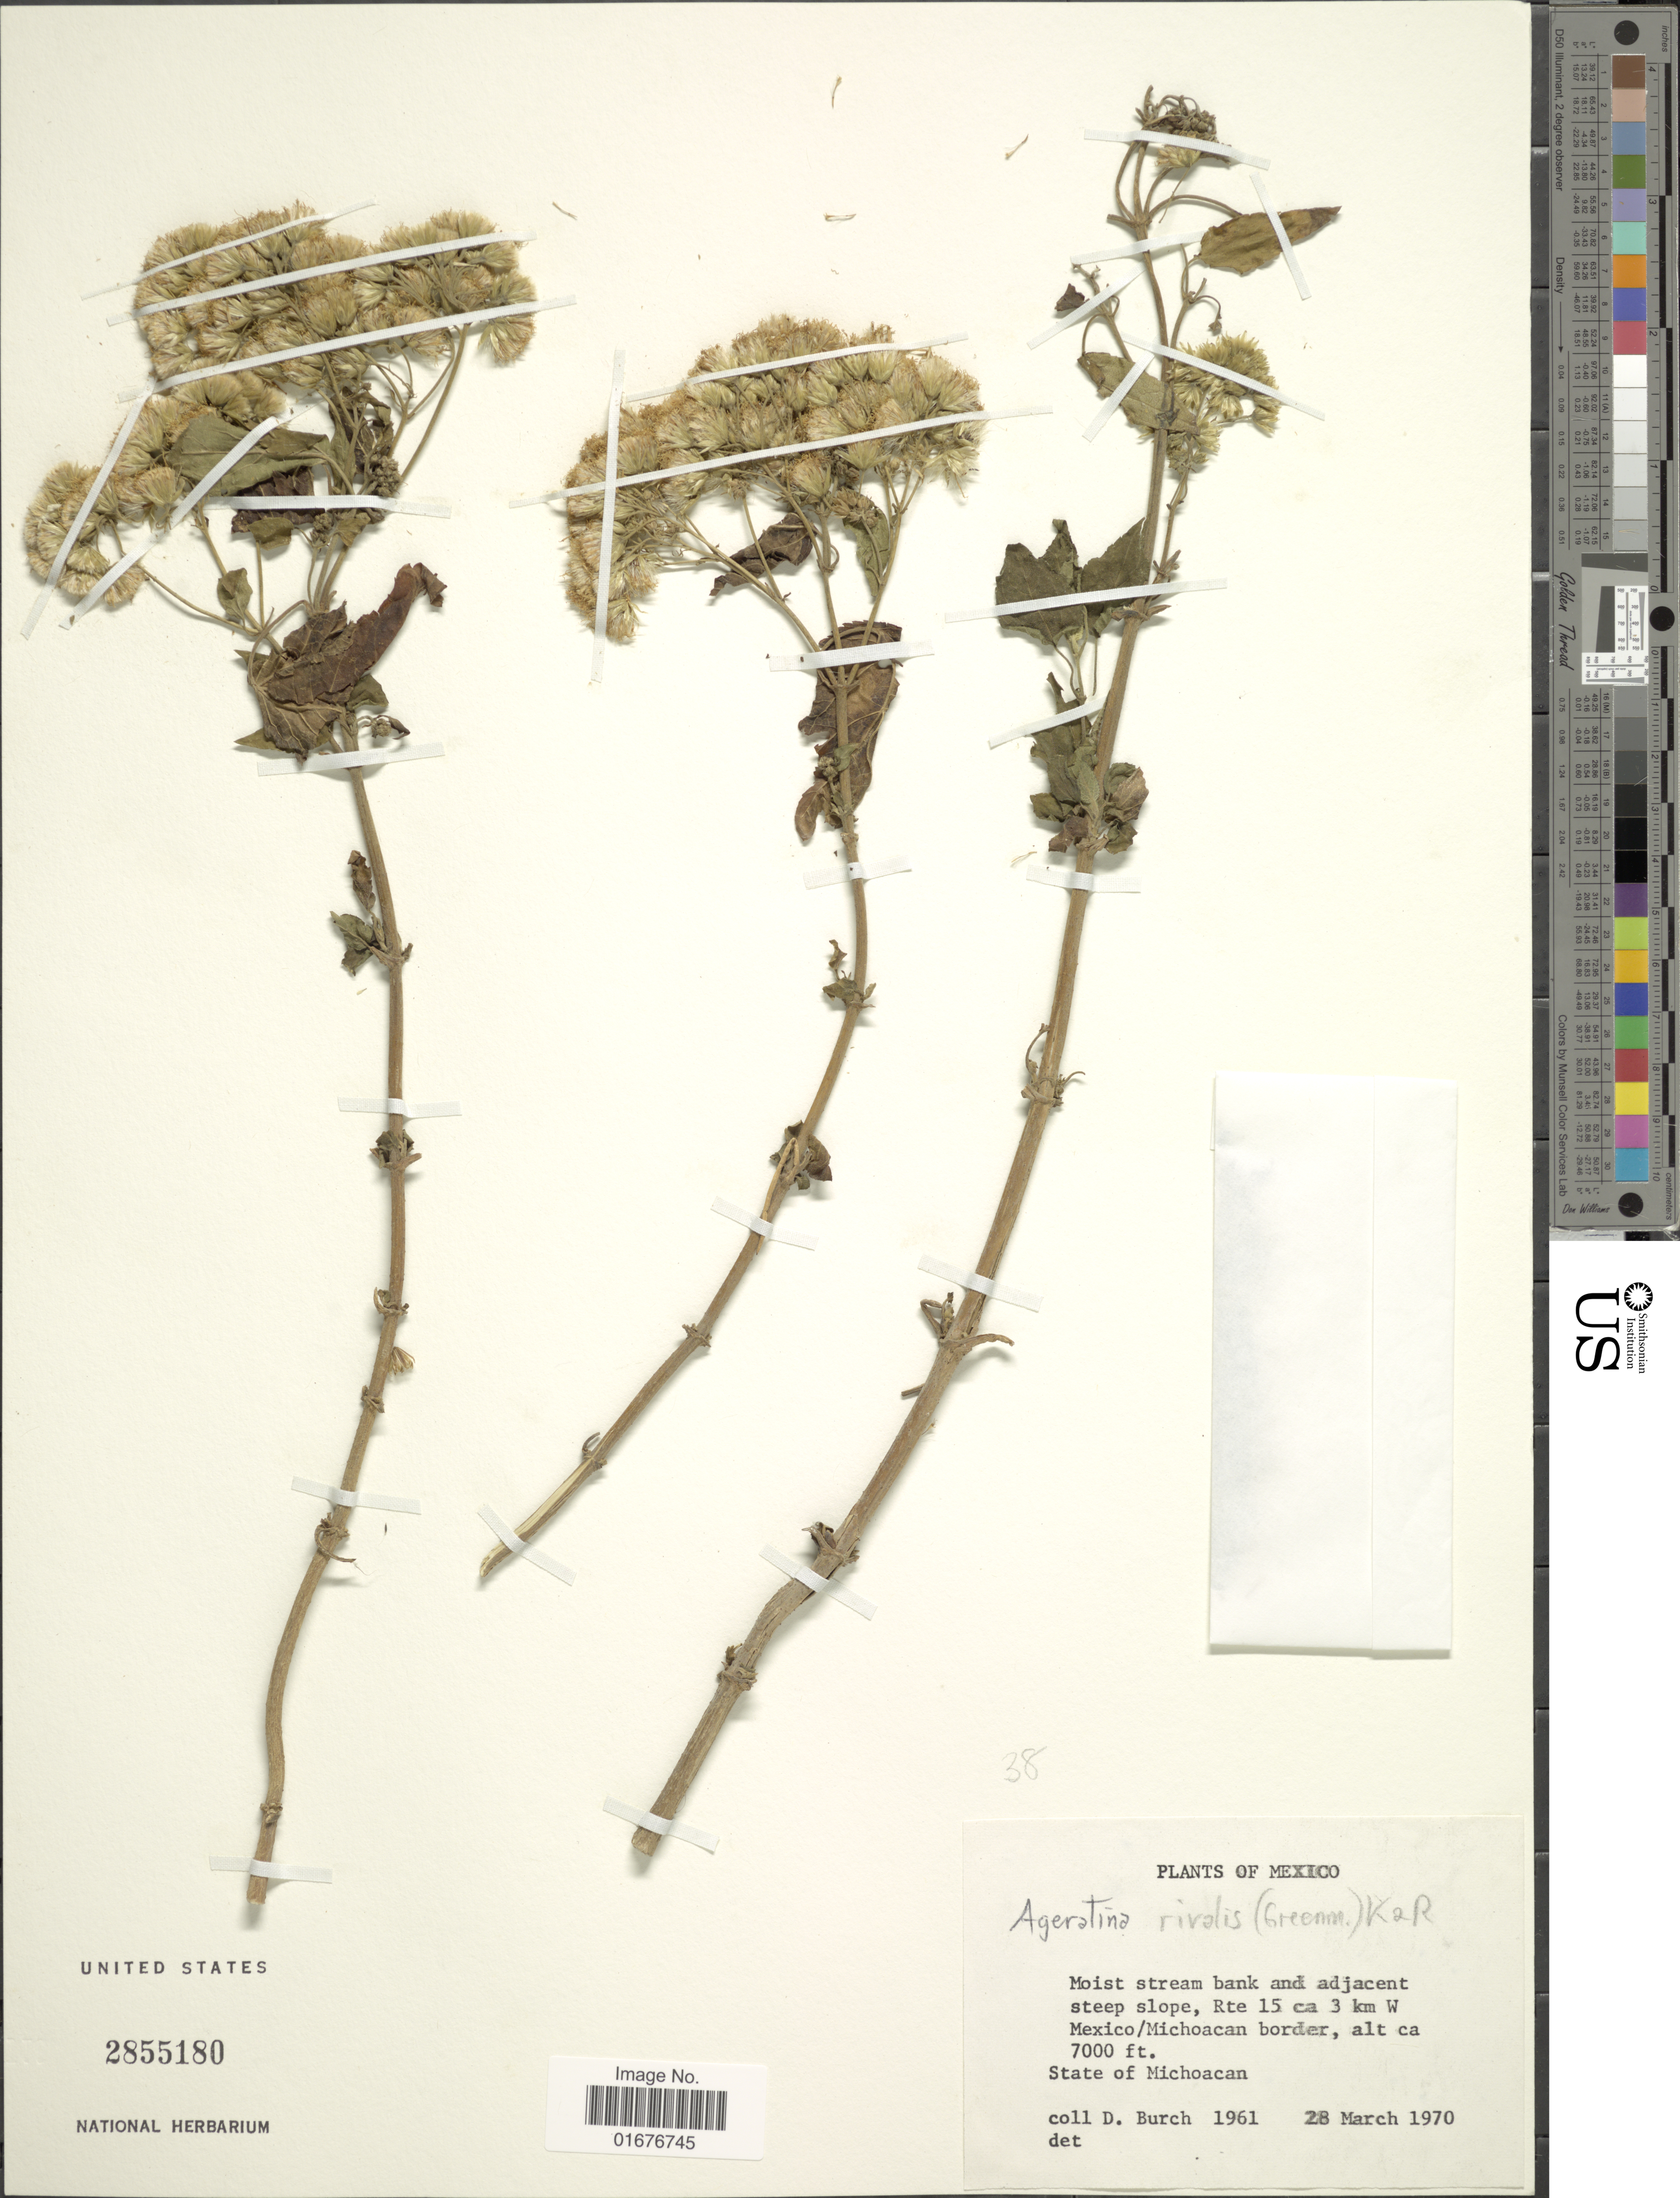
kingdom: Plantae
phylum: Tracheophyta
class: Magnoliopsida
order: Asterales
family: Asteraceae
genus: Ageratina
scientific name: Ageratina rivalis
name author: (Greenm.) R.M. King & H. Rob.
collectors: D. Burch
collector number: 1961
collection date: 1970-03-28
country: Mexico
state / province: Michoacán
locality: Moist stream bank and adjacent steep slope, Rte 15 ca 3 km W Mexico/ Michoacan border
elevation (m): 2134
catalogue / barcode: US 2855180